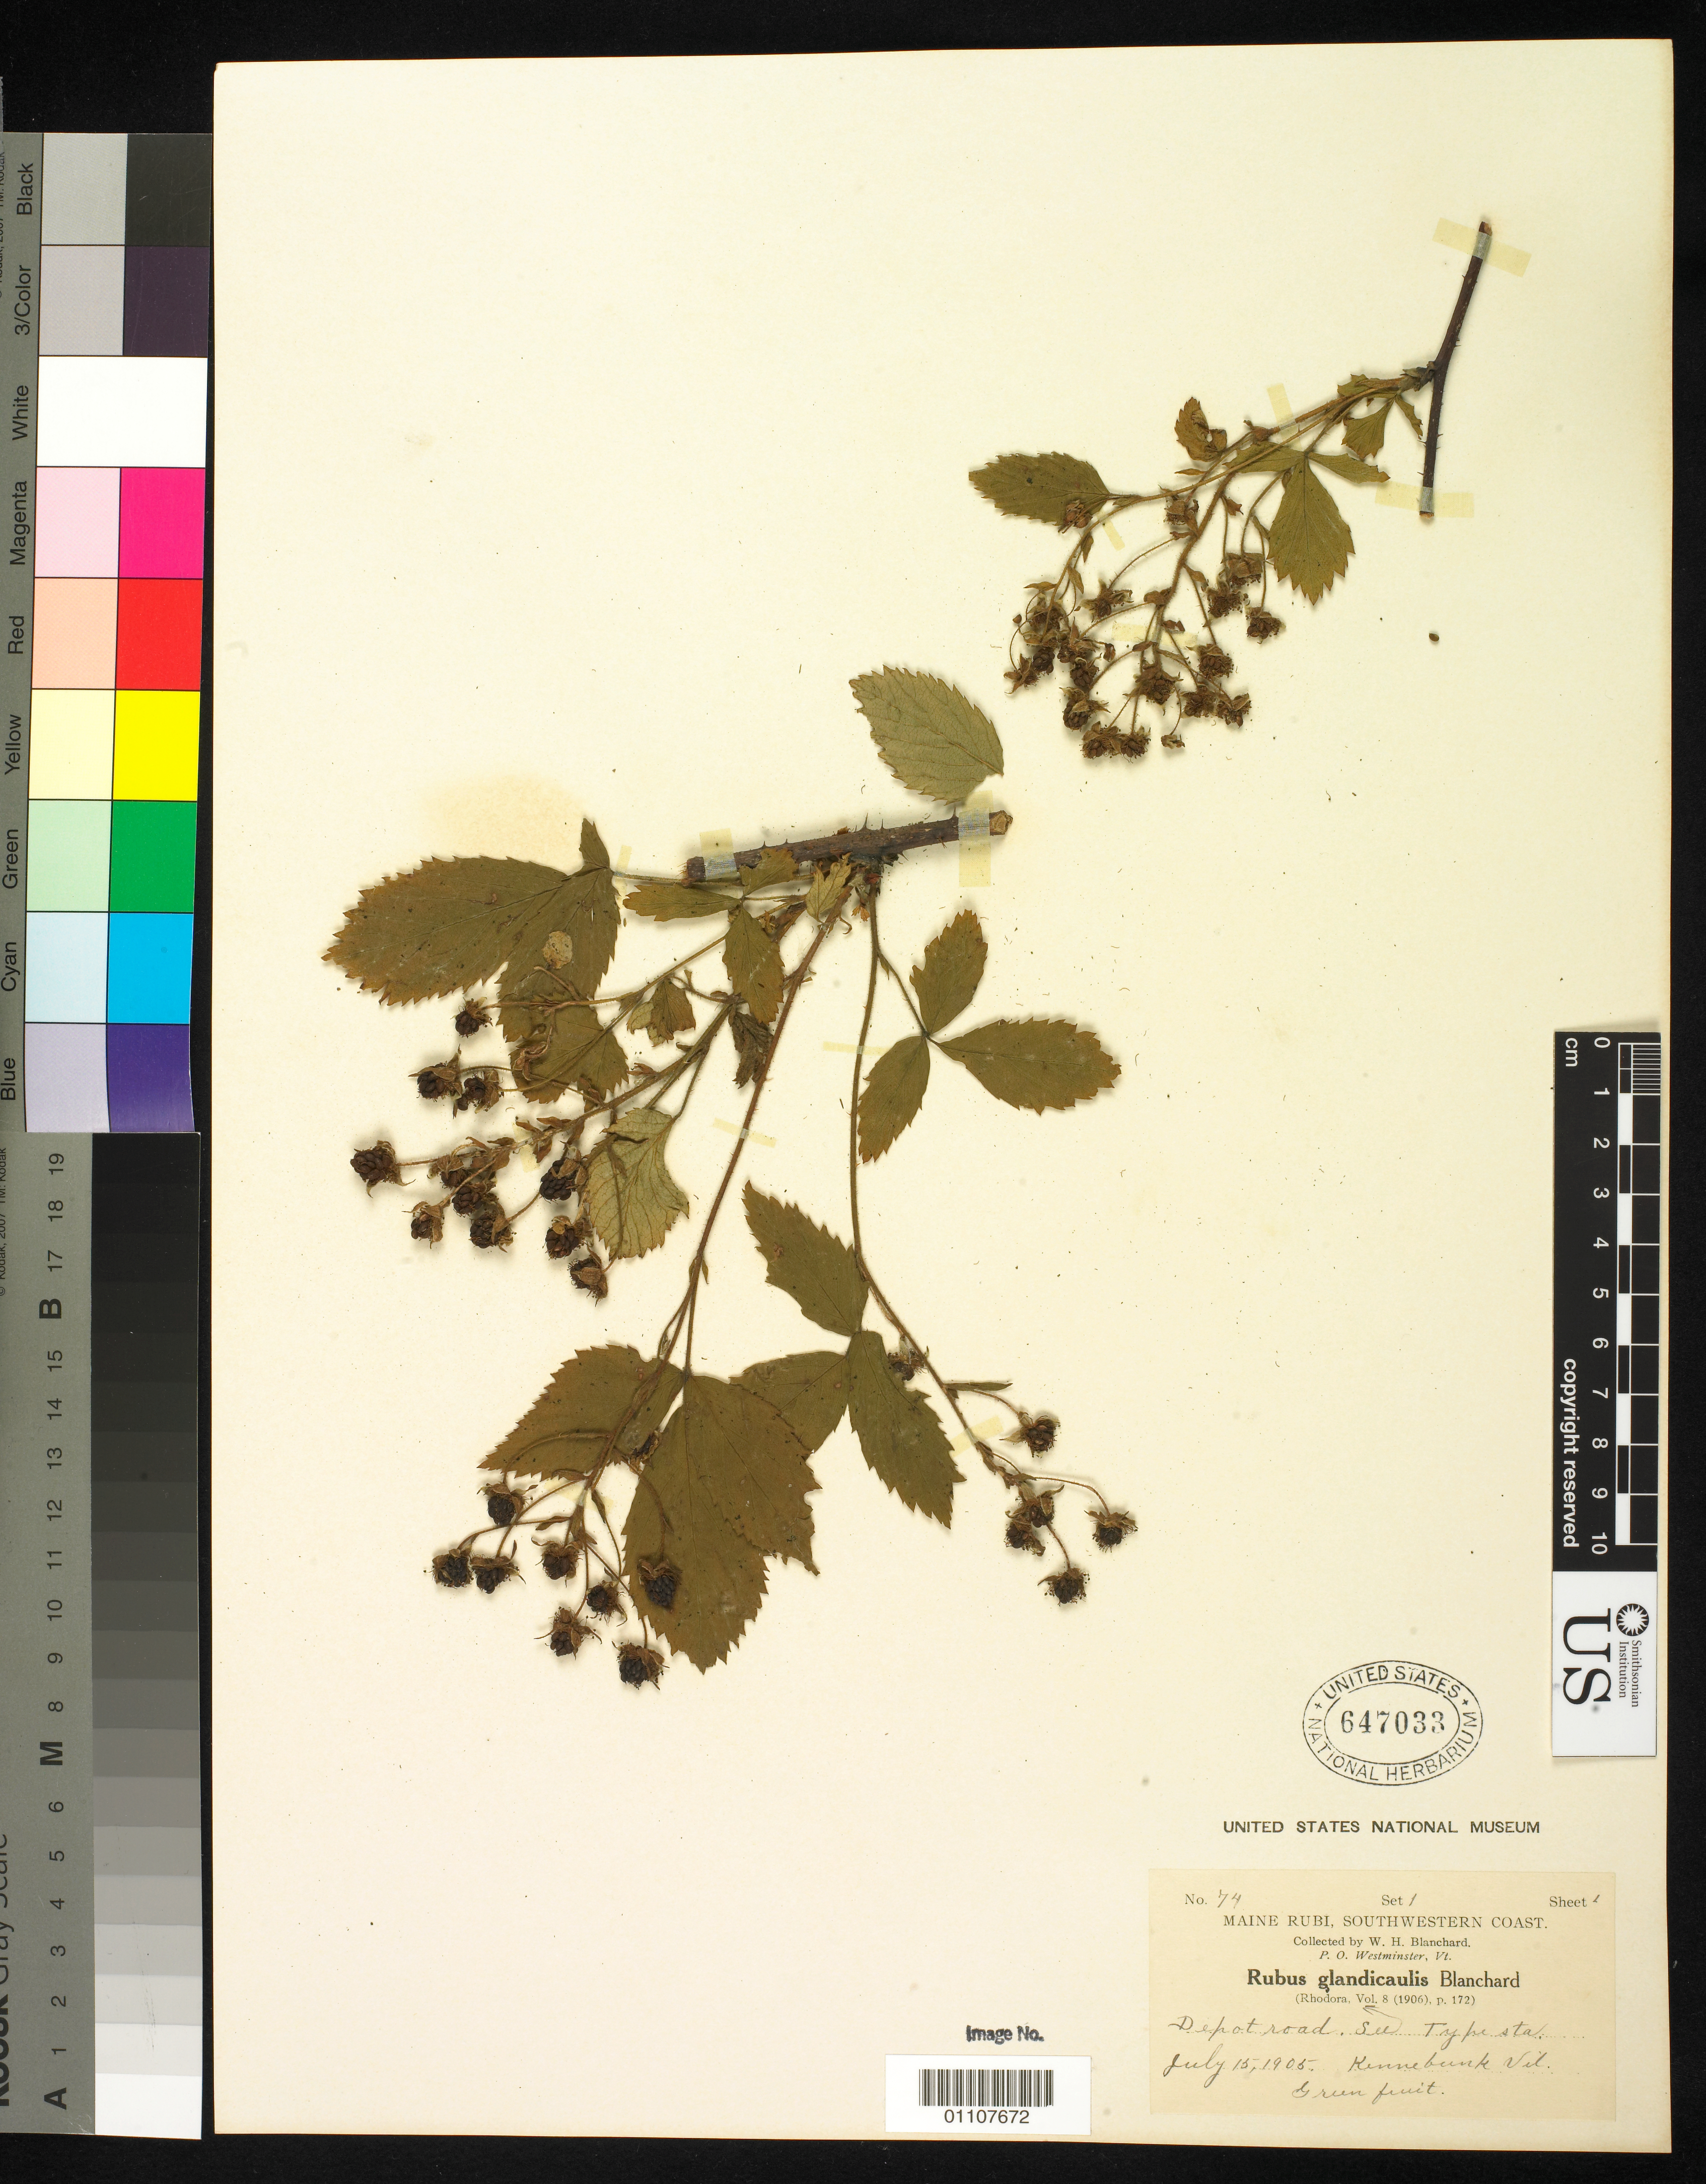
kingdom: Plantae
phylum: Tracheophyta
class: Magnoliopsida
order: Rosales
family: Rosaceae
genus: Rubus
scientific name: Rubus glandicaulis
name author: Blanch.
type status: Type Collection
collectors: W. H. Blanchard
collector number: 74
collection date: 1905-07-15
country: United States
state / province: Maine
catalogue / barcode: US 647033